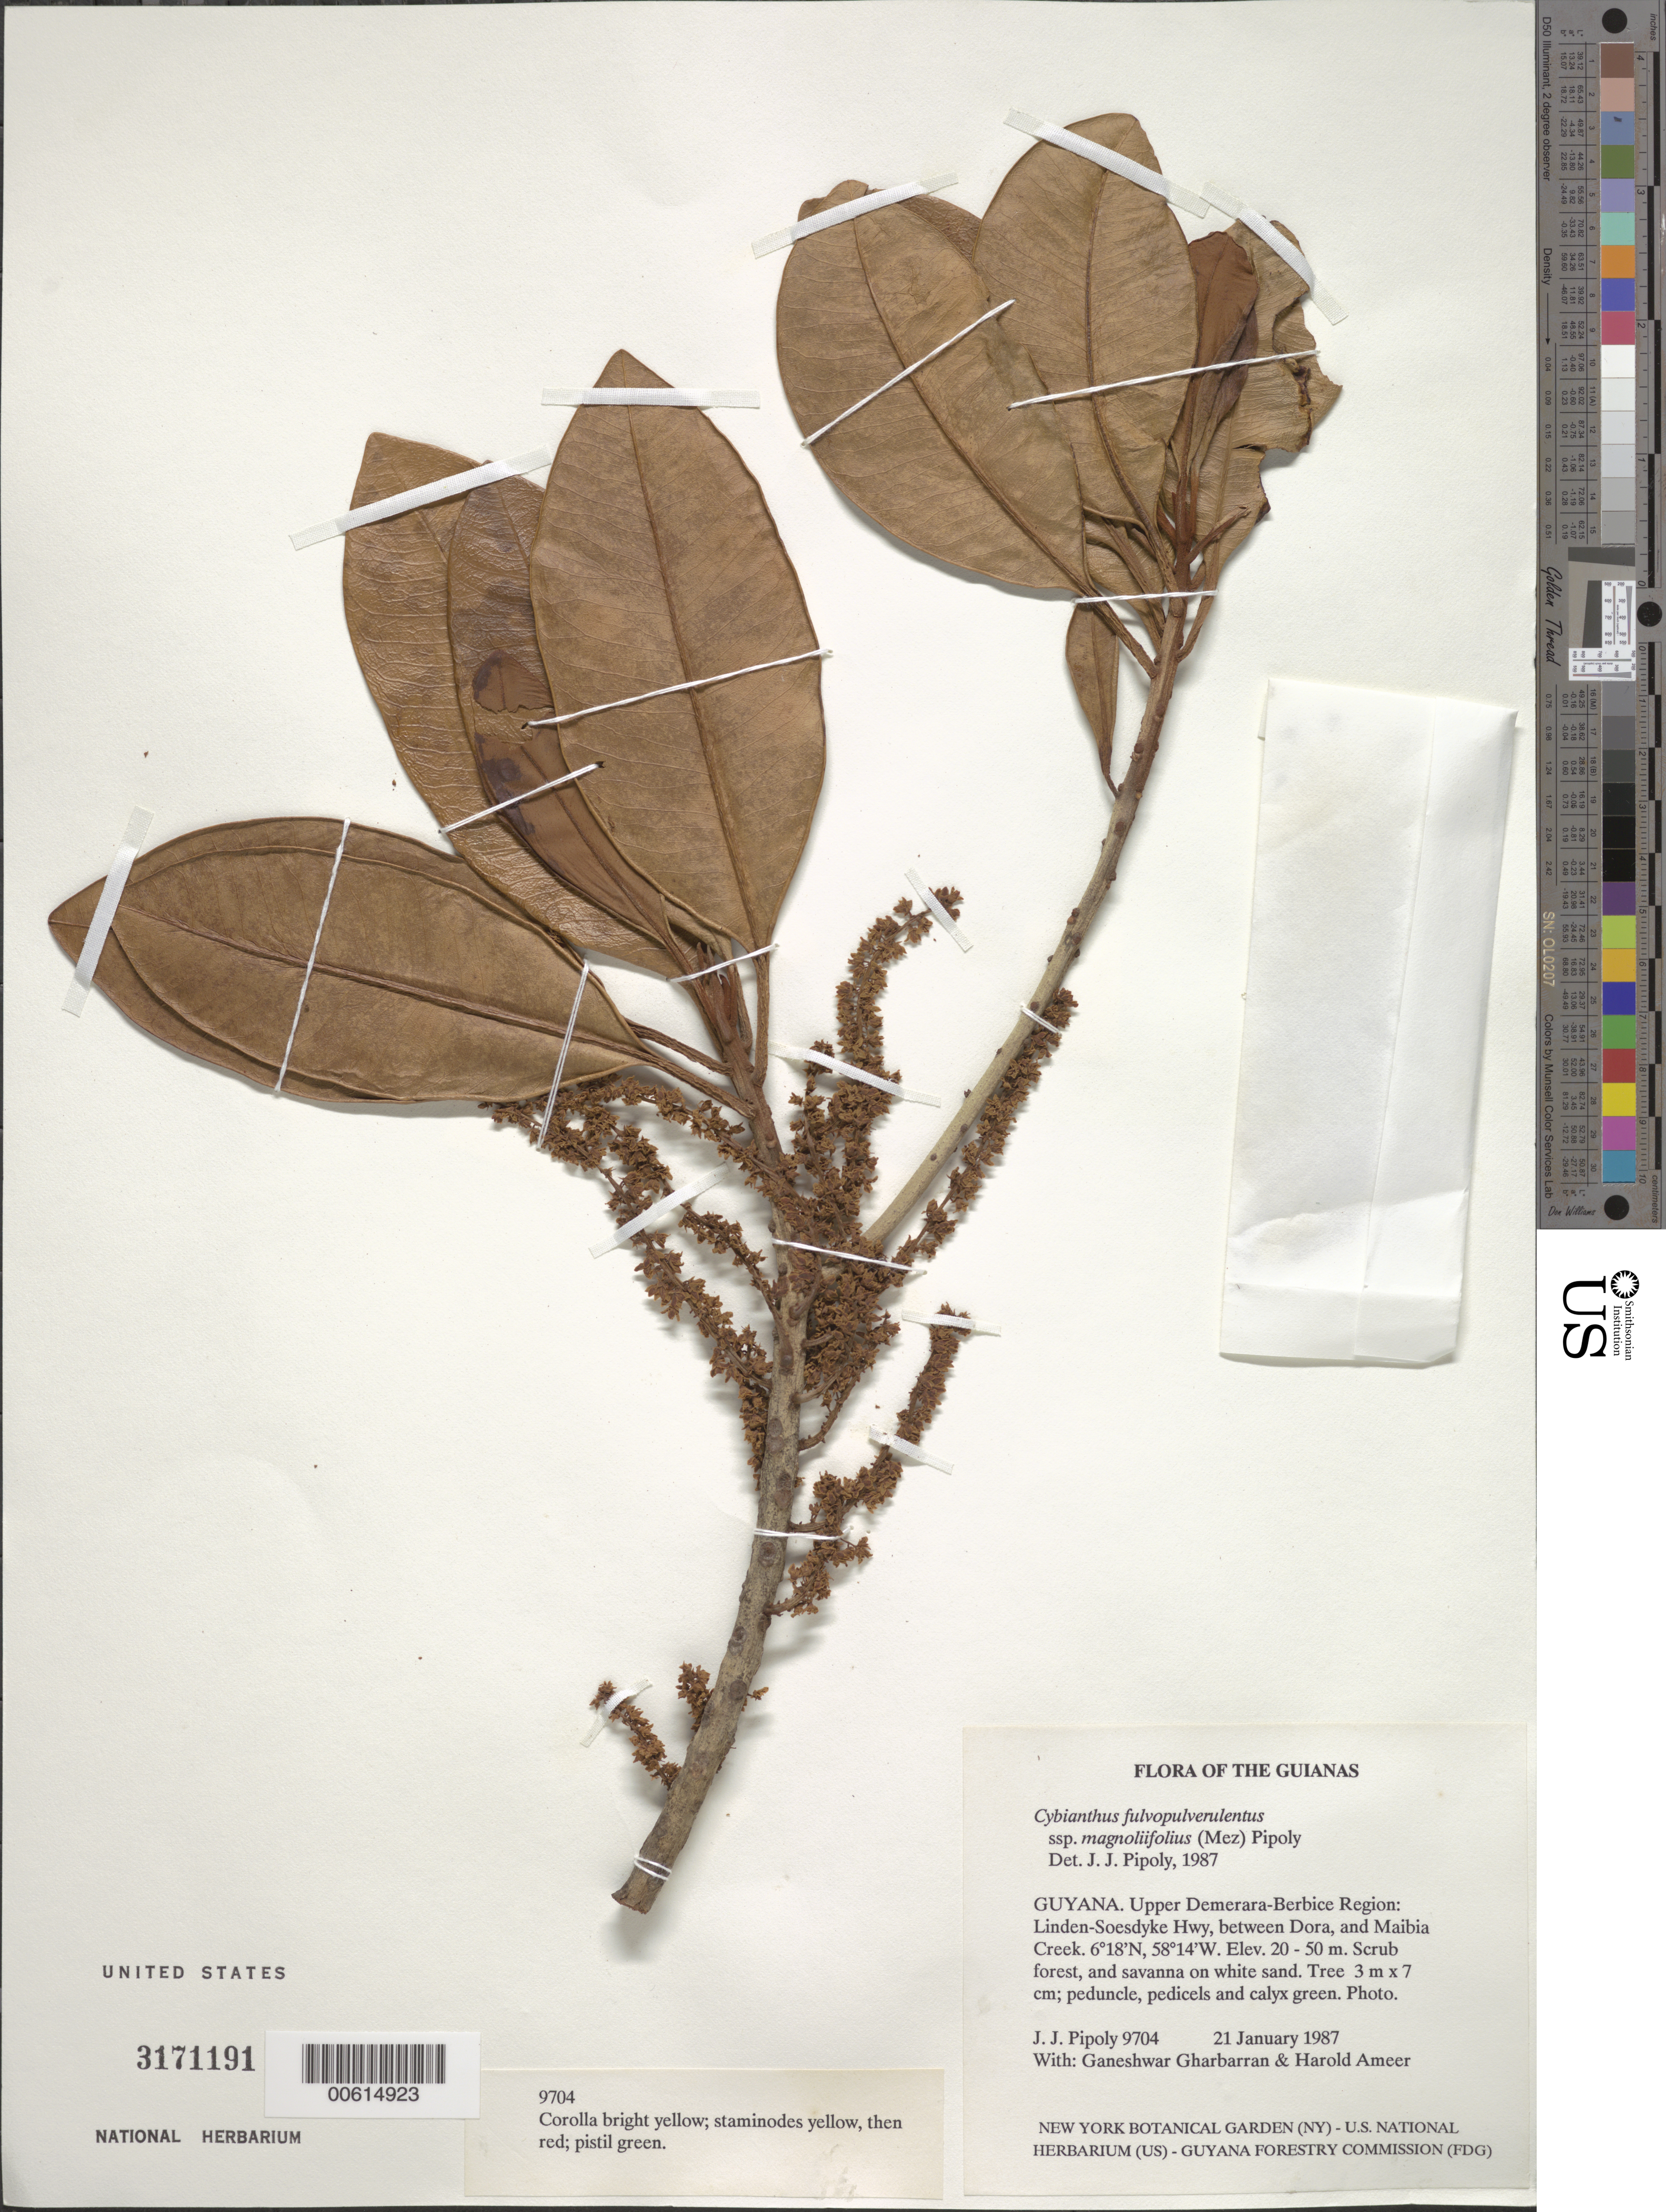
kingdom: Plantae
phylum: Tracheophyta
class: Magnoliopsida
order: Ericales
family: Primulaceae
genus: Cybianthus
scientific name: Cybianthus fulvopulverulentus subsp. magnoliifolius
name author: (Mez) Pipoly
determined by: Pipoly, J. J., III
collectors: J. J. Pipoly, G. Gharbarran & H. Ameer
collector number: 9704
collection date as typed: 21 January 1987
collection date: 1987-01-21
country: Guyana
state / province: U. Demerara-Berbice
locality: Linden-Soesdyke Hwy, between Dora and Maibia Creek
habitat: Scrub forest and savanna on white sand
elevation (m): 20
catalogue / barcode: US 3171191